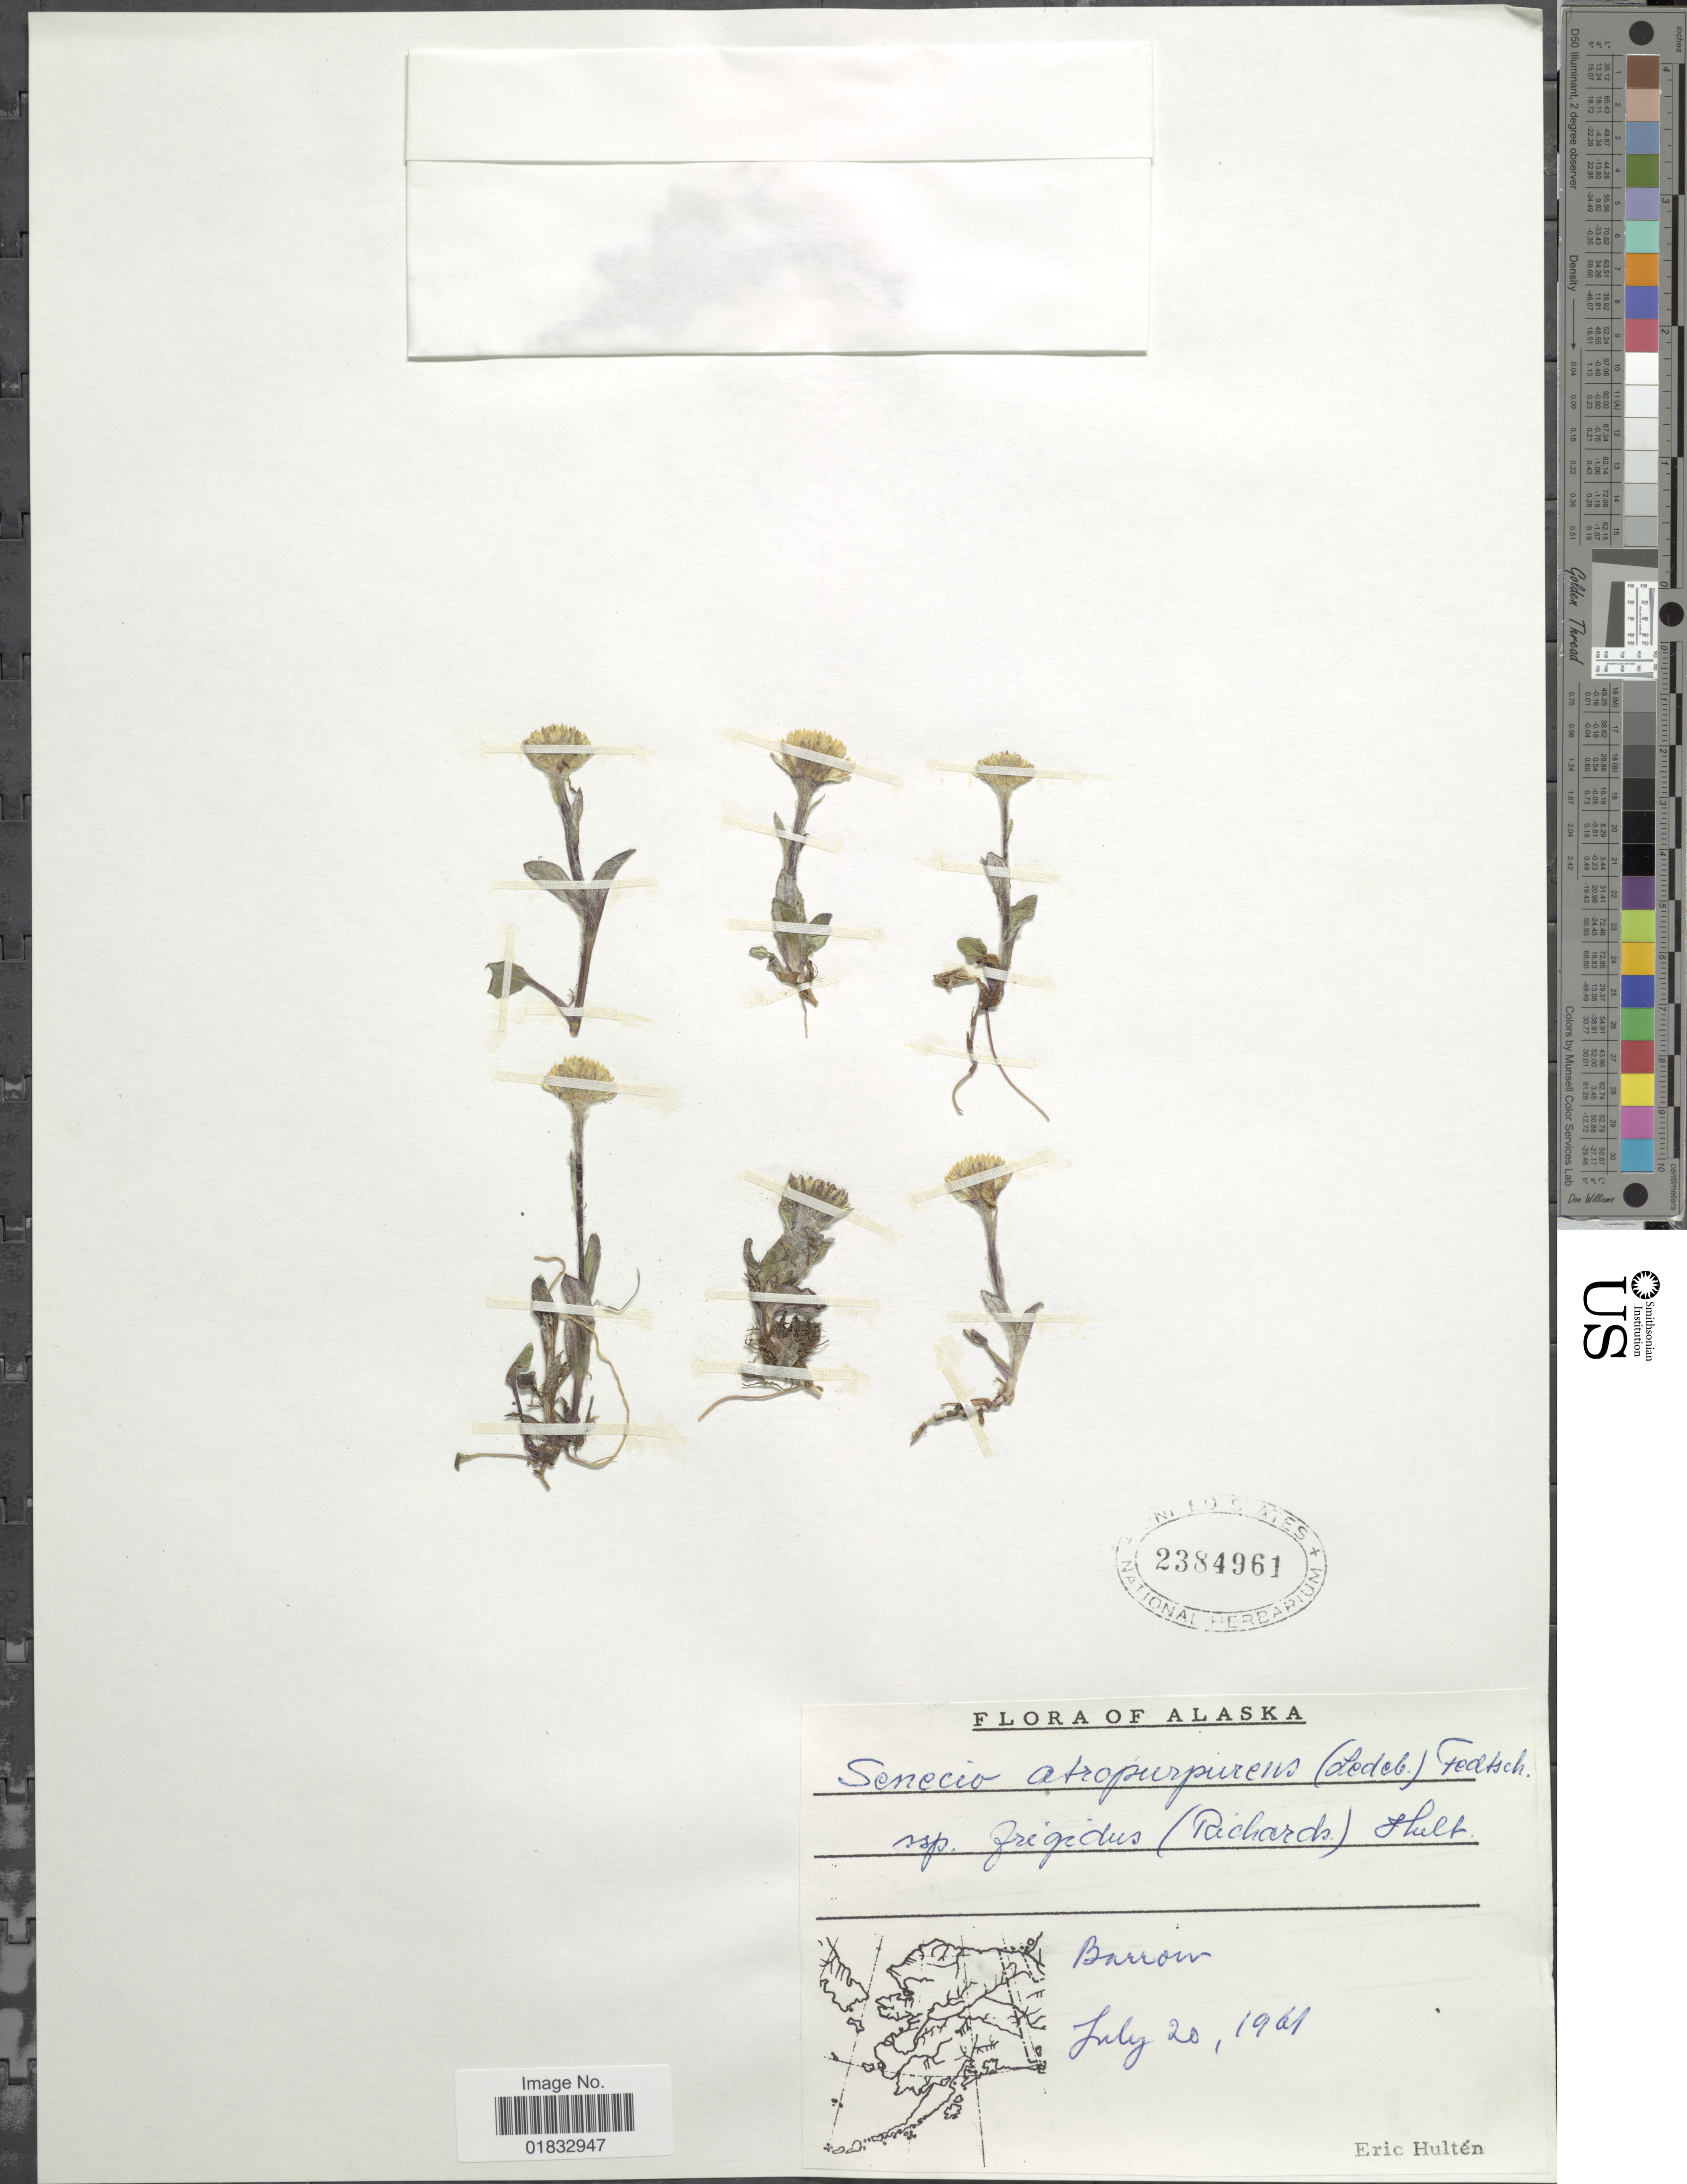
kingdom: Plantae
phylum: Tracheophyta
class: Magnoliopsida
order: Asterales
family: Asteraceae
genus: Tephroseris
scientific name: Tephroseris frigida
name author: (Richardson) Holub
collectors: E. G. Hultén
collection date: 1961-07-20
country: United States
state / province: Alaska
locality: Barrow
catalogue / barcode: US 2384961